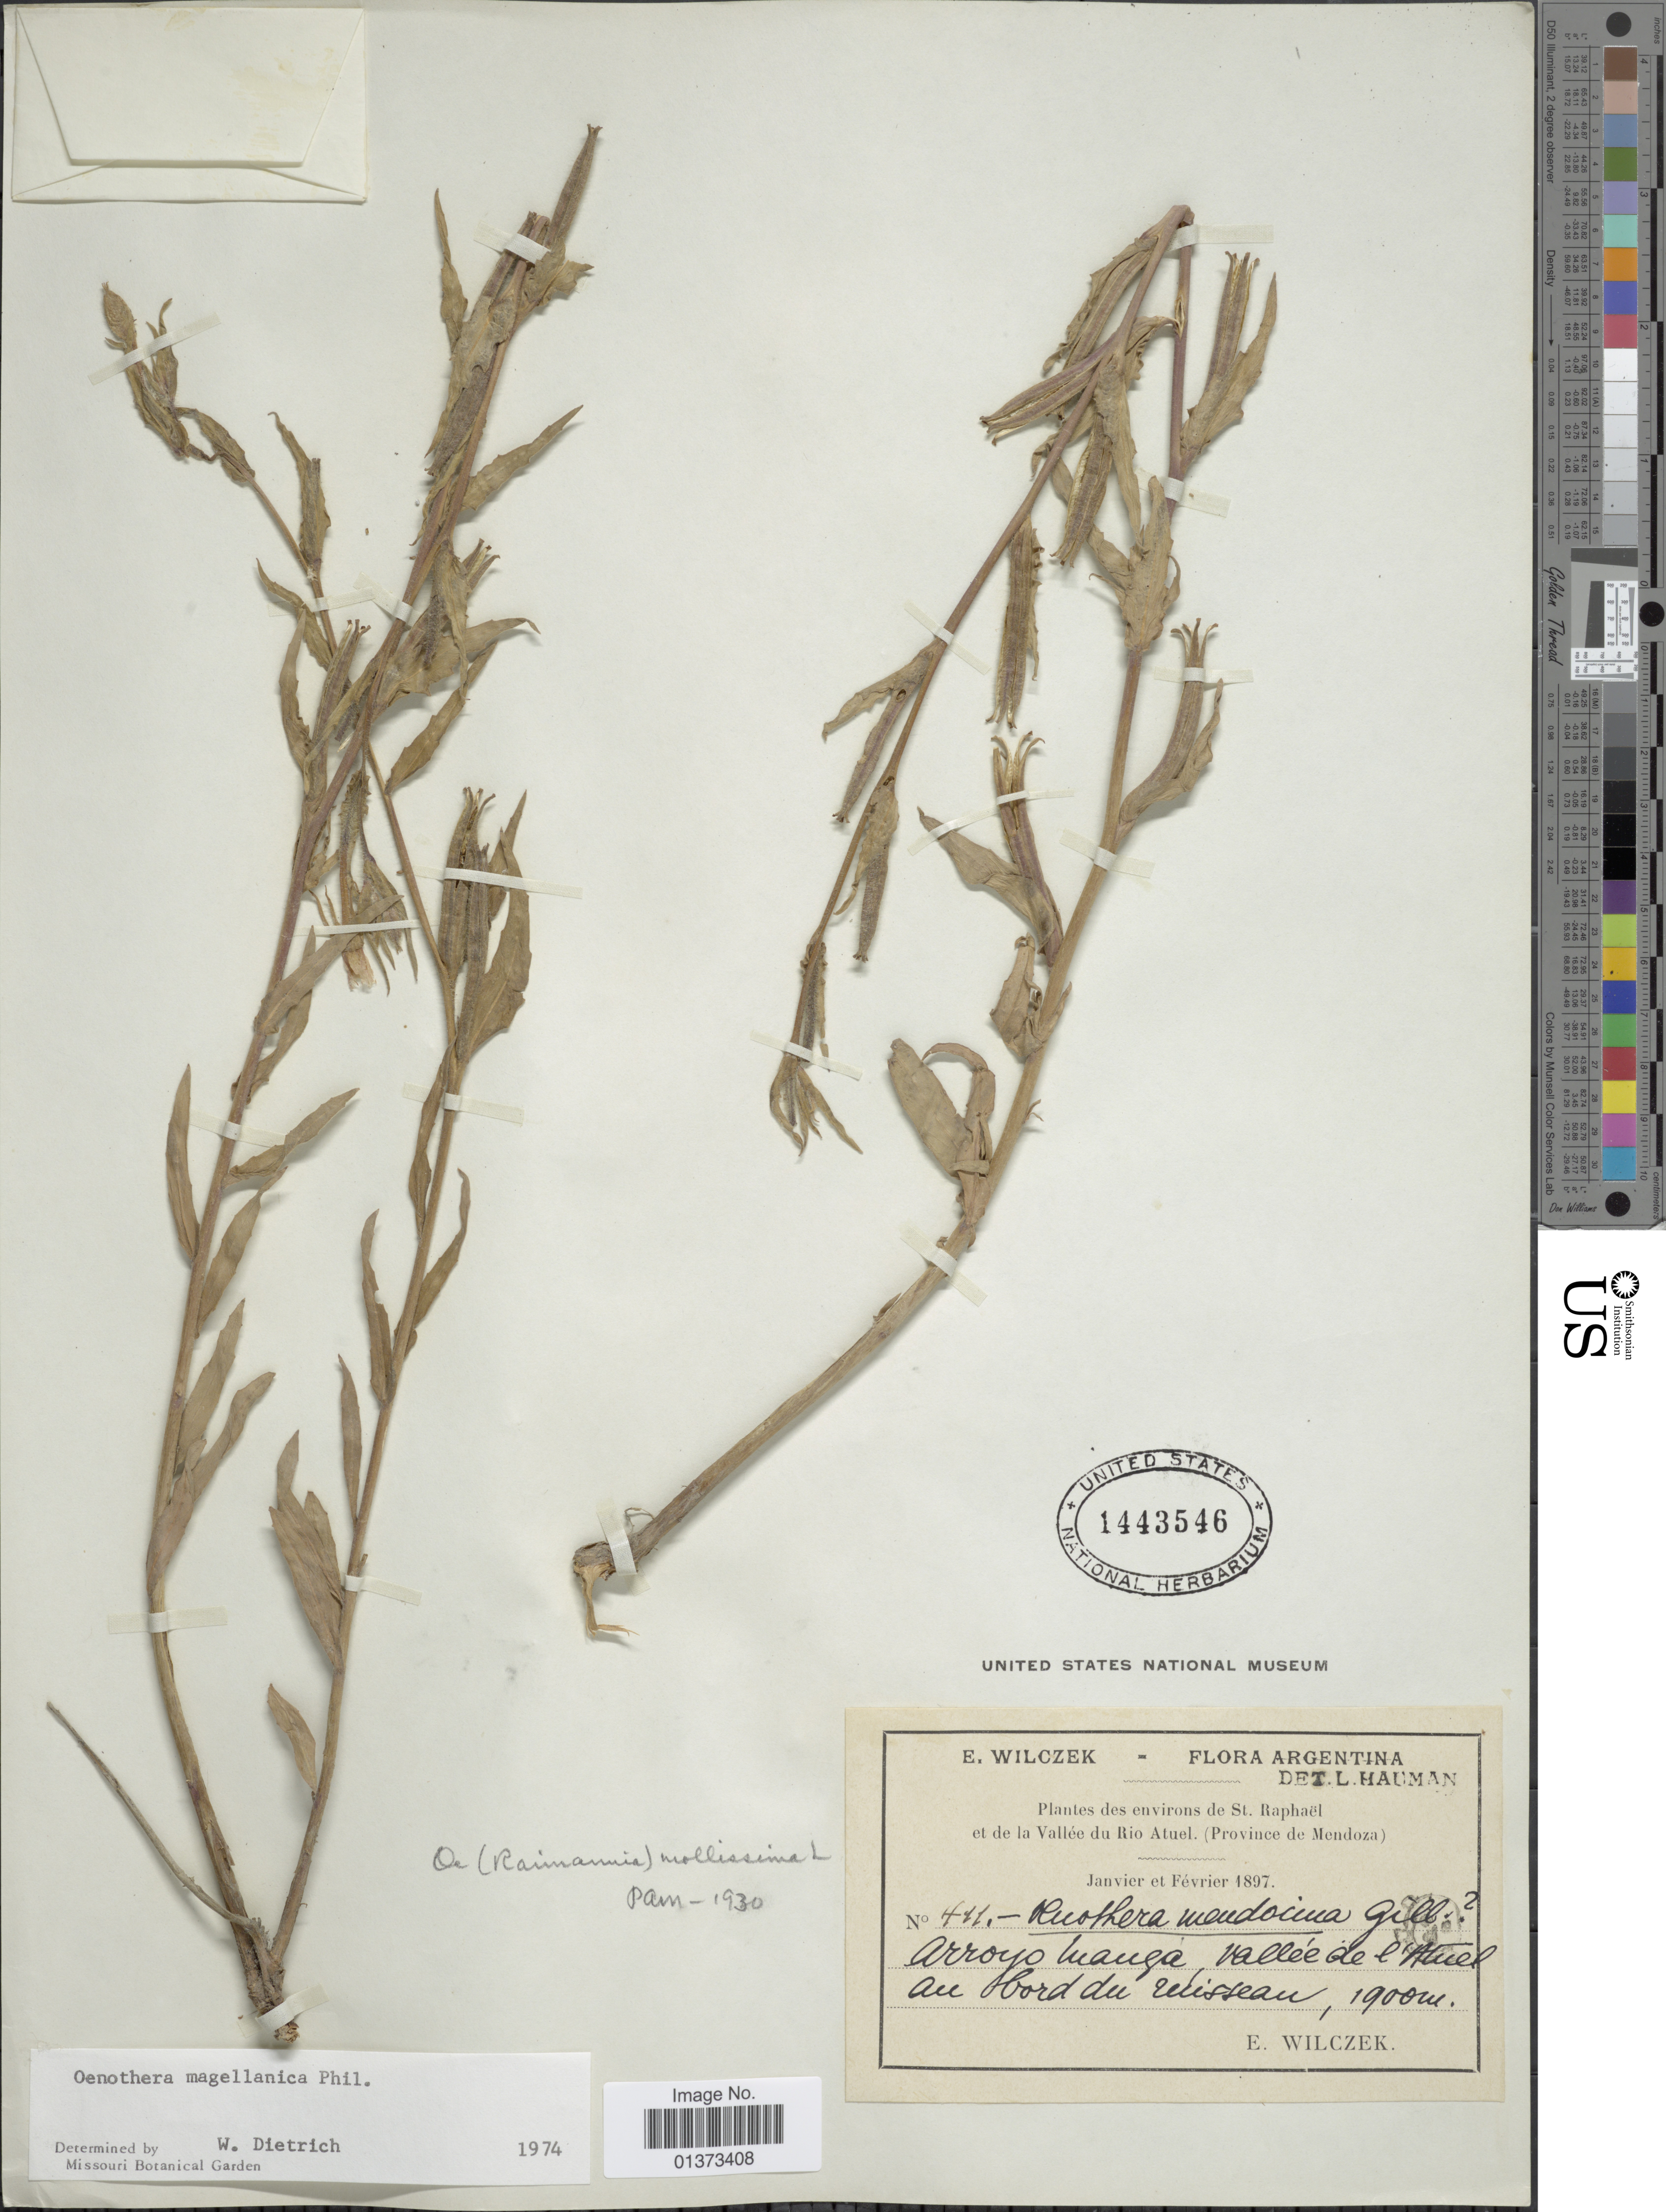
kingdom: Plantae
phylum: Tracheophyta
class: Magnoliopsida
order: Myrtales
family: Onagraceae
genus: Oenothera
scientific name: Oenothera magellanica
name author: Phil.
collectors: E. Wilczek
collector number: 411*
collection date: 1897-01/1897-02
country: Argentina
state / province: Mendoza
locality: Plantes des environs de St. Raphaël et de la Vallée du Rio Atuel, Arroyo Manga, valleé de Atuel au bord du ruisseau.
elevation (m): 1900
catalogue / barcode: US 1443546